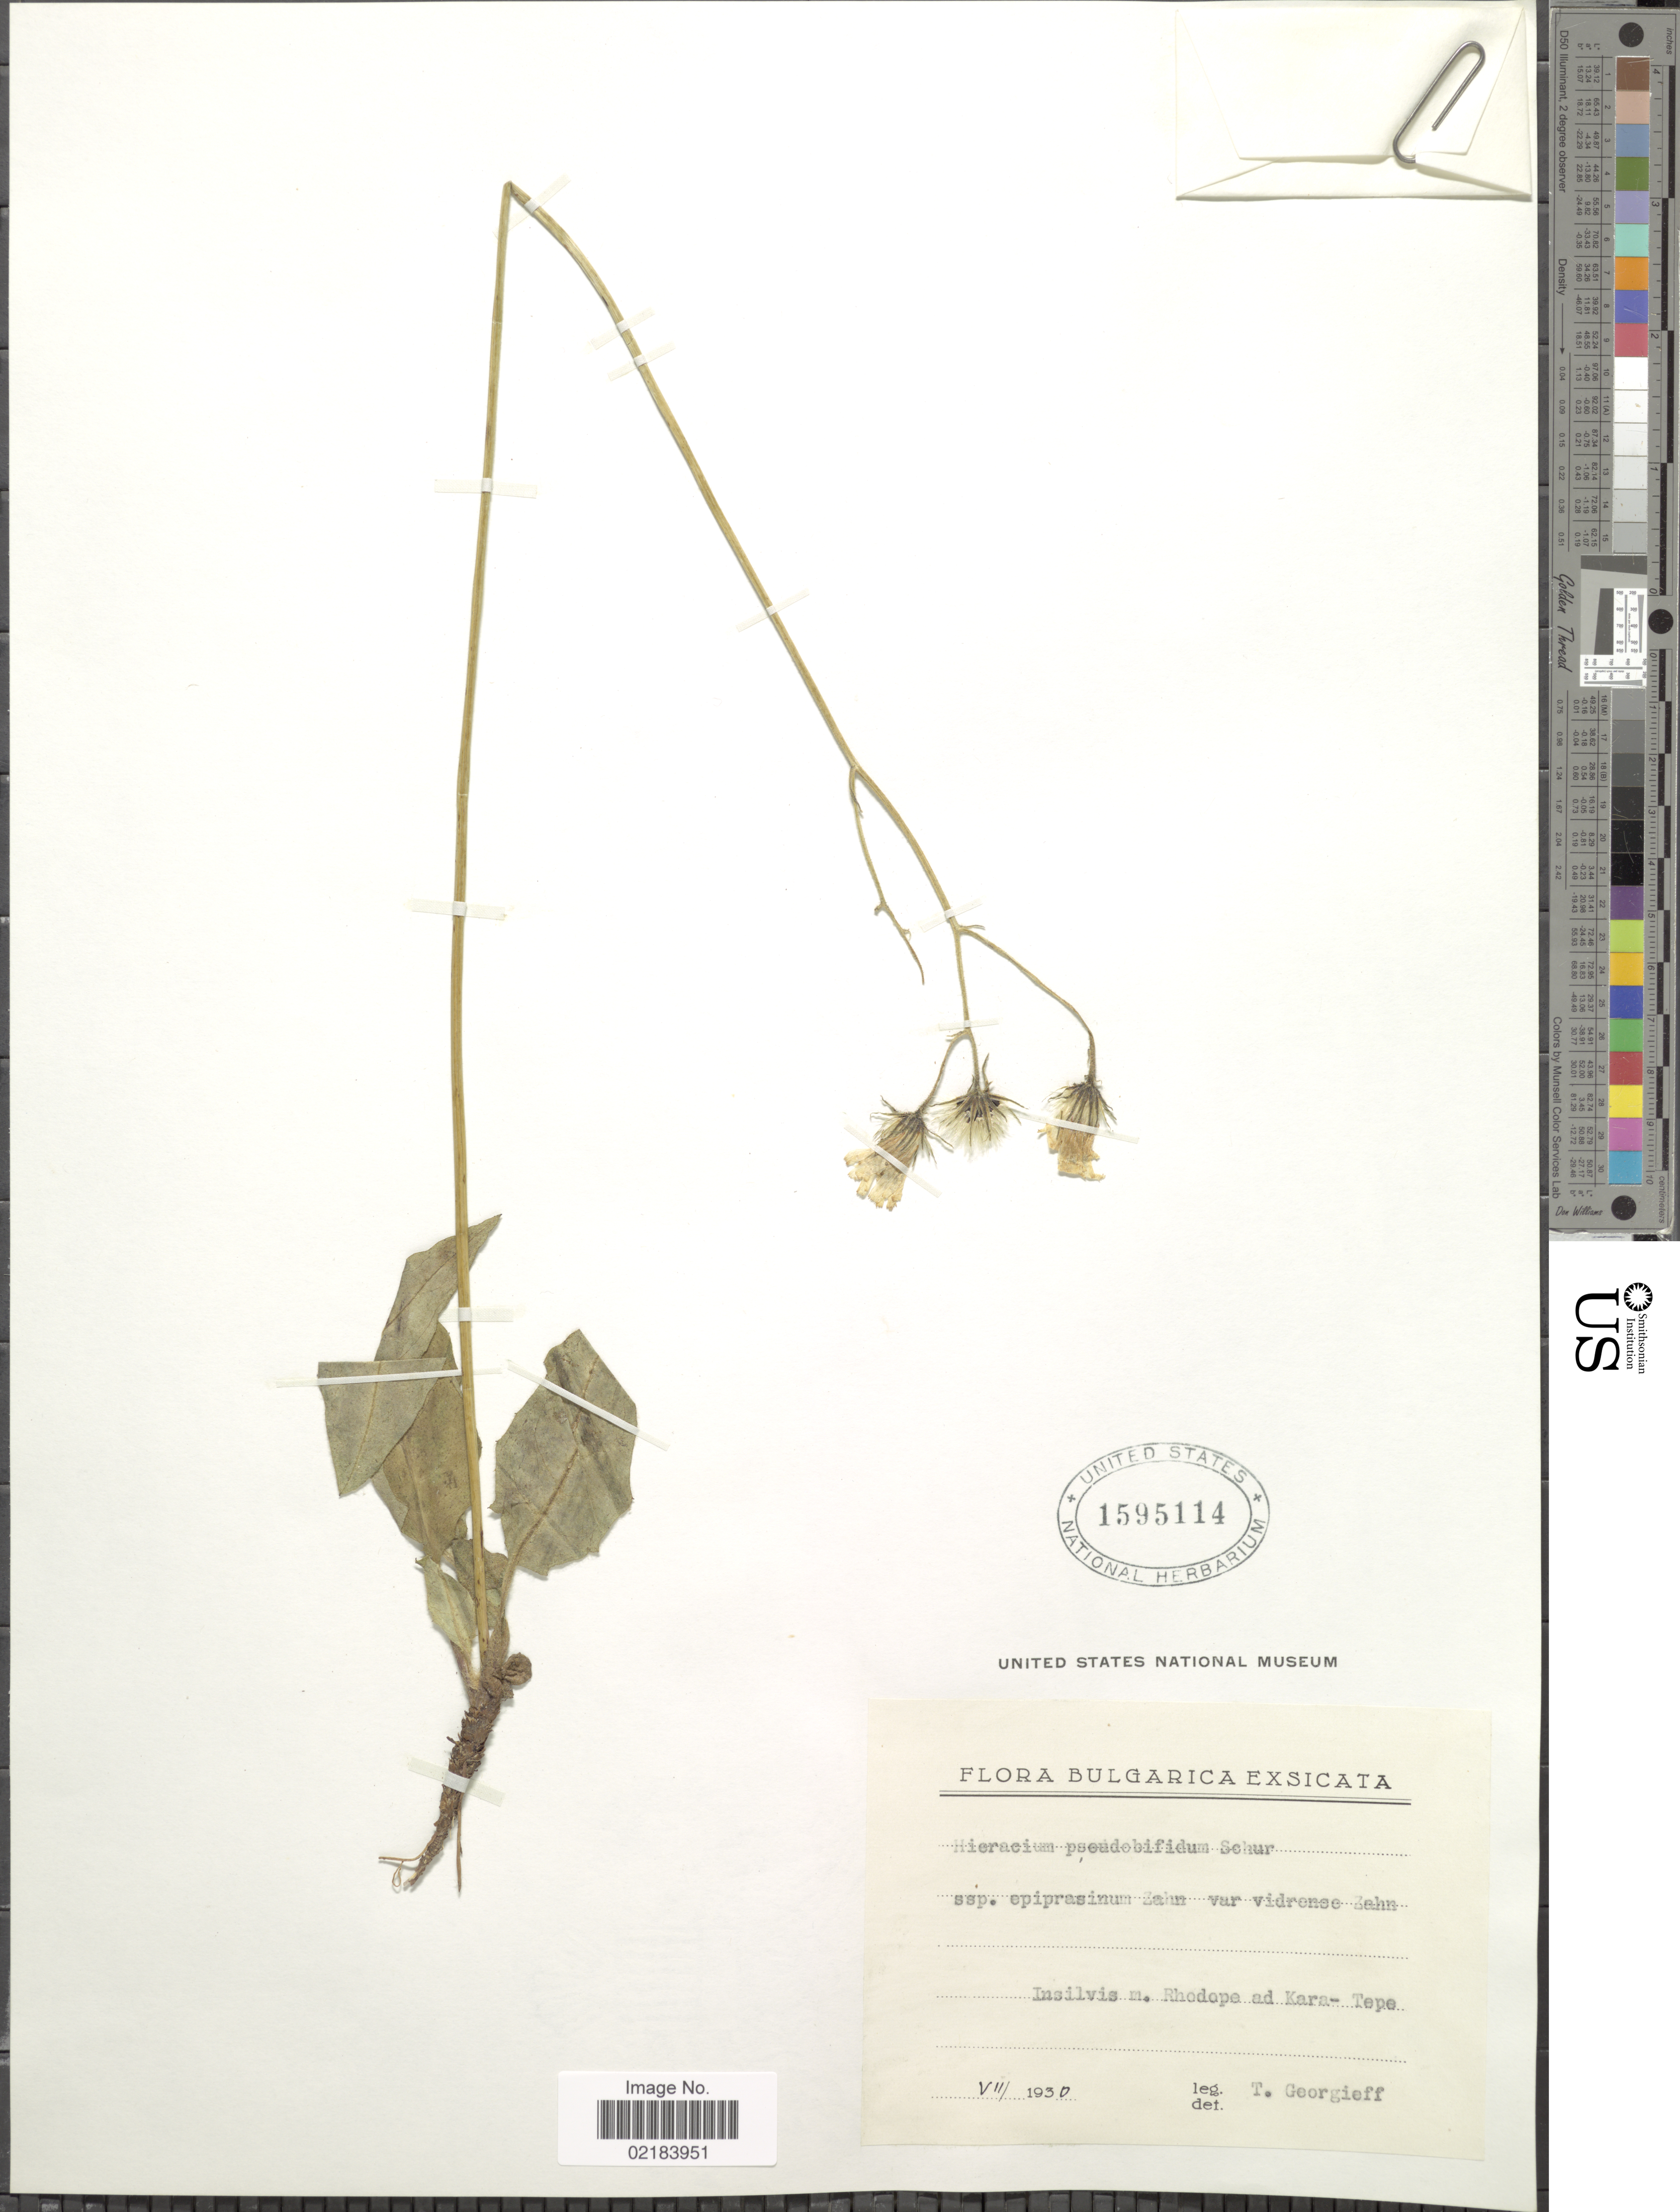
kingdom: Plantae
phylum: Tracheophyta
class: Magnoliopsida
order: Asterales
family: Asteraceae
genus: Hieracium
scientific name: Hieracium pseudobifidum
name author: Schur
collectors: T. Georgieff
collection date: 1930-07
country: Bulgaria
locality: M. Rhodope ad Kara-Tepe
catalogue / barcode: US 1595114